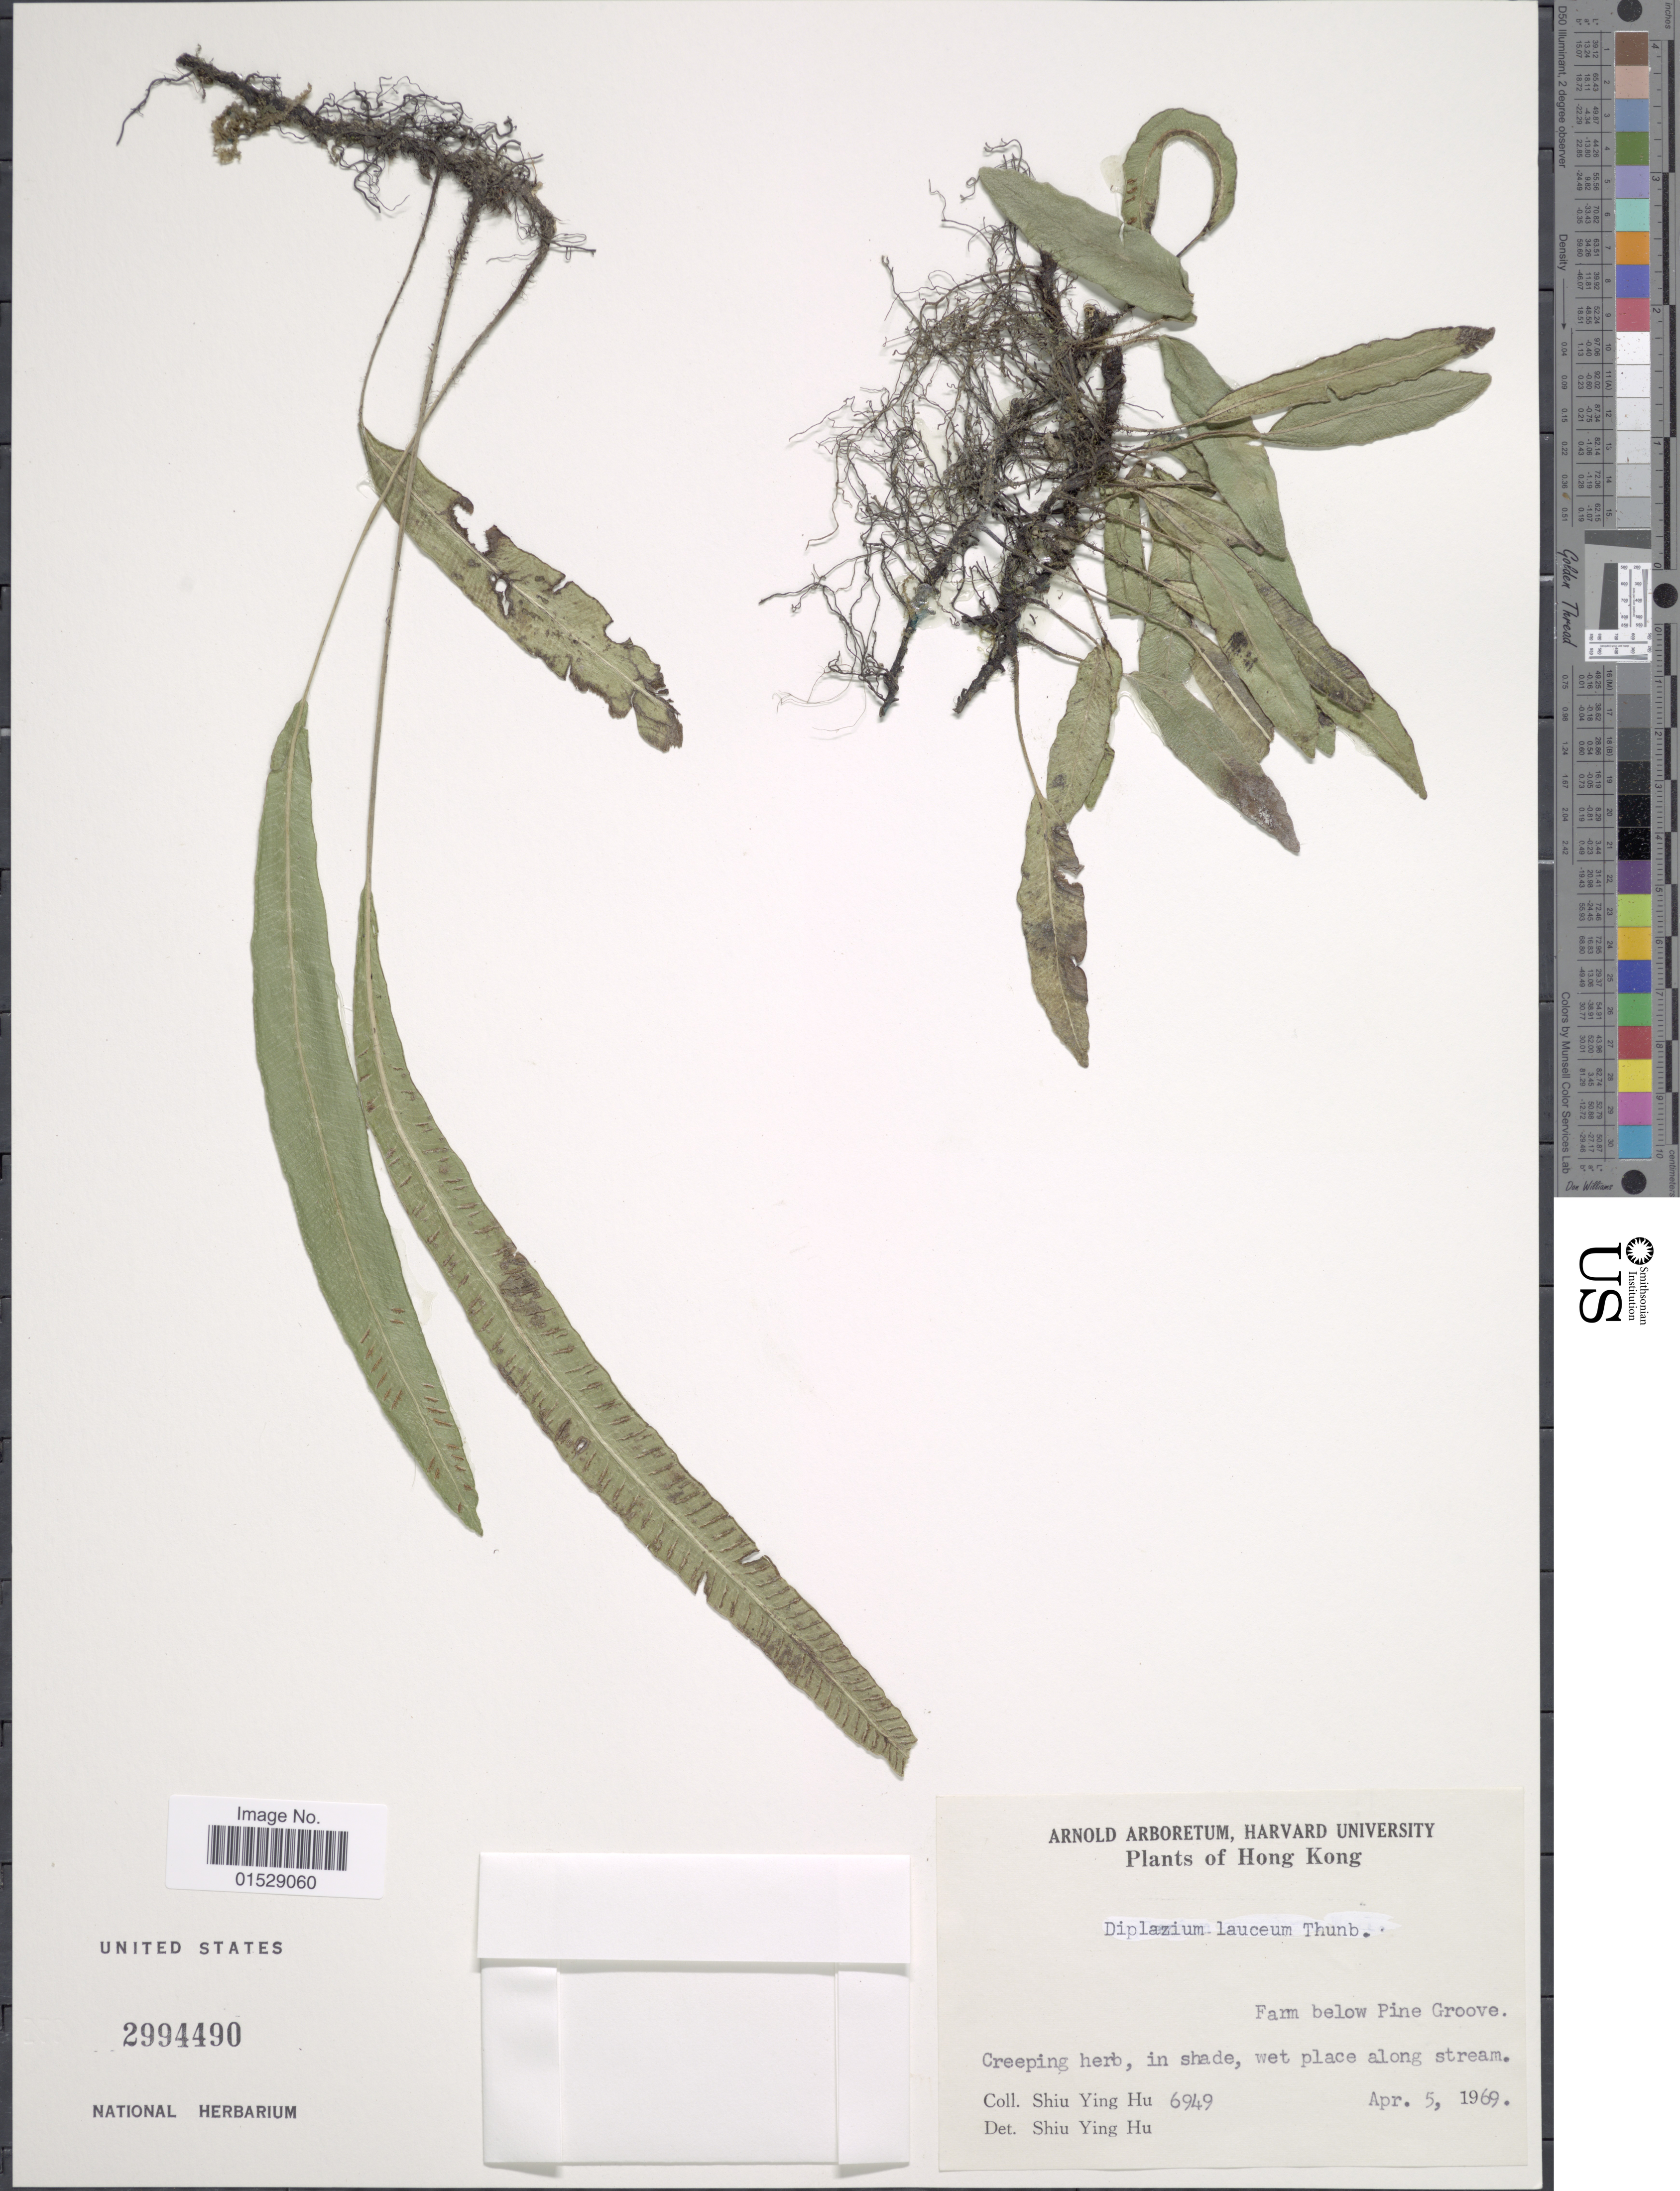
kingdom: Plantae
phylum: Tracheophyta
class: Polypodiopsida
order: Polypodiales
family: Athyriaceae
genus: Deparia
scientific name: Deparia lancea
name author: (Thunb.) Fraser-Jenk.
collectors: S. Y. Hu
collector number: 6949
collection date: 1969-04-05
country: China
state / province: Hong Kong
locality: Farm below pine Groove, Hong Kong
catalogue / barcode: US 2994490